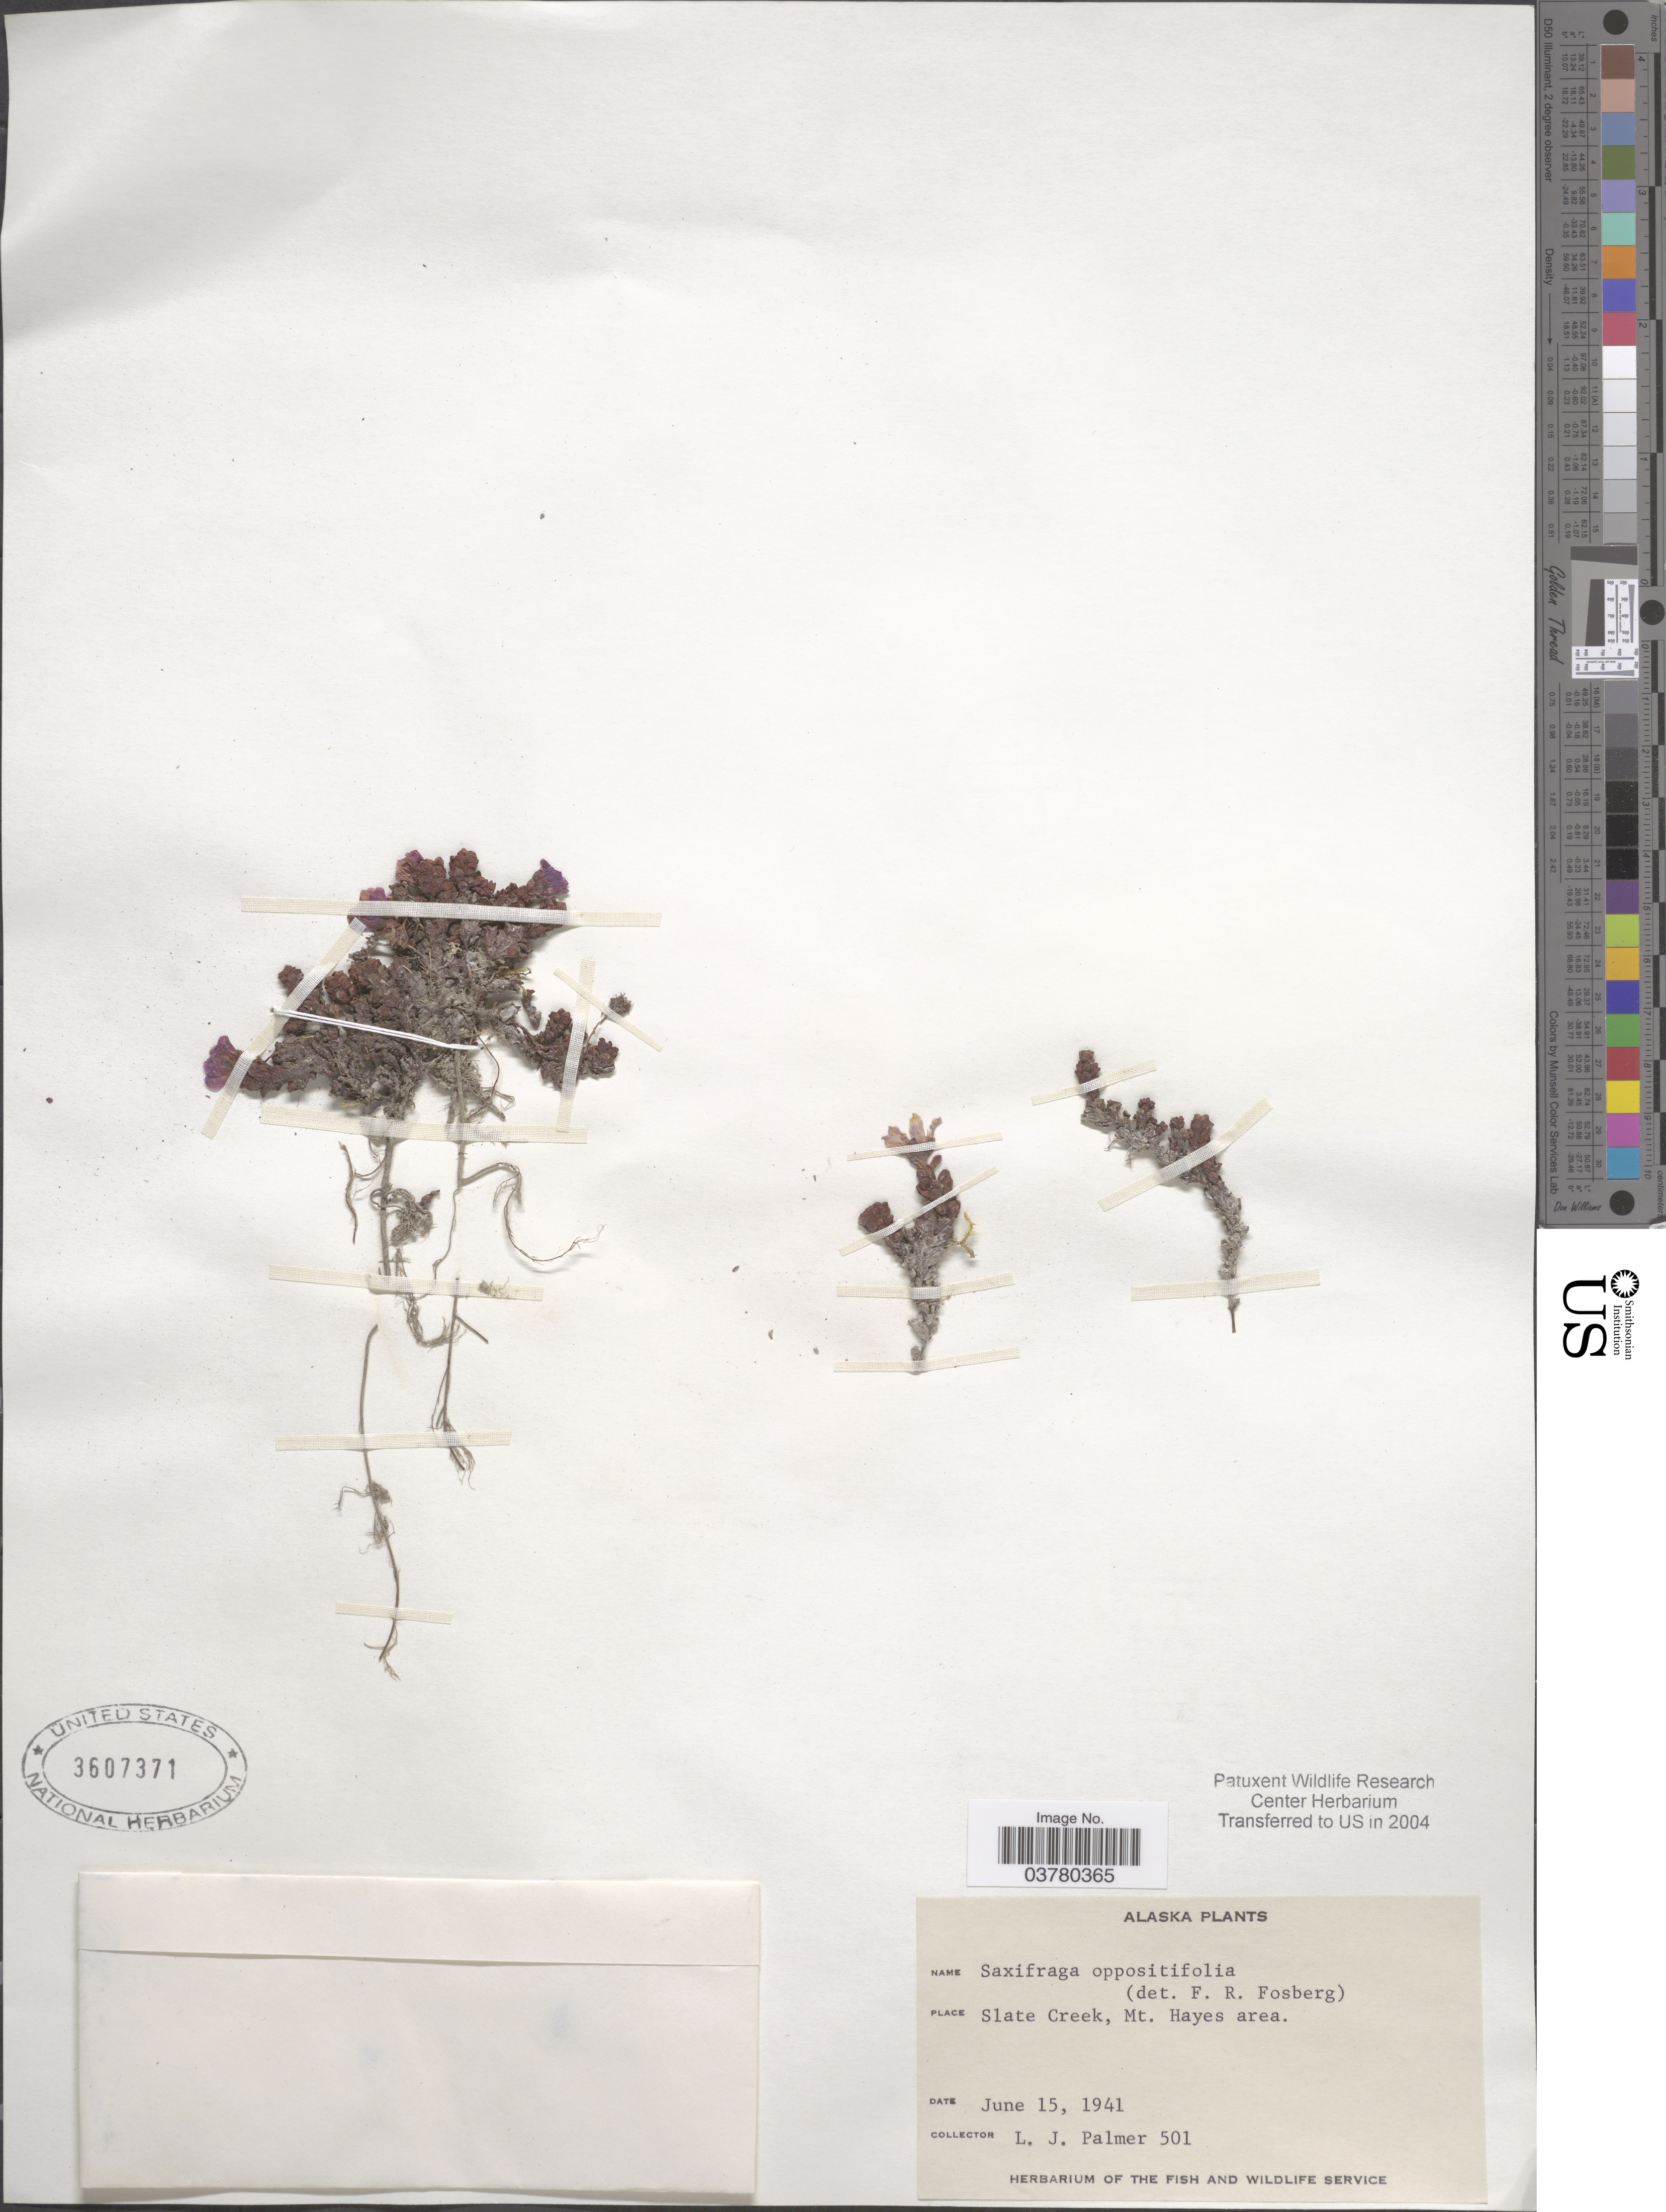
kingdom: Plantae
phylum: Tracheophyta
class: Magnoliopsida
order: Saxifragales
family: Saxifragaceae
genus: Saxifraga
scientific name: Saxifraga oppositifolia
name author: L.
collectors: L. J. Palmer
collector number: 501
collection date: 1941-06-15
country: United States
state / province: Alaska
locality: Slate Creek, Mt. Hayes area.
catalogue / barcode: US 3607371